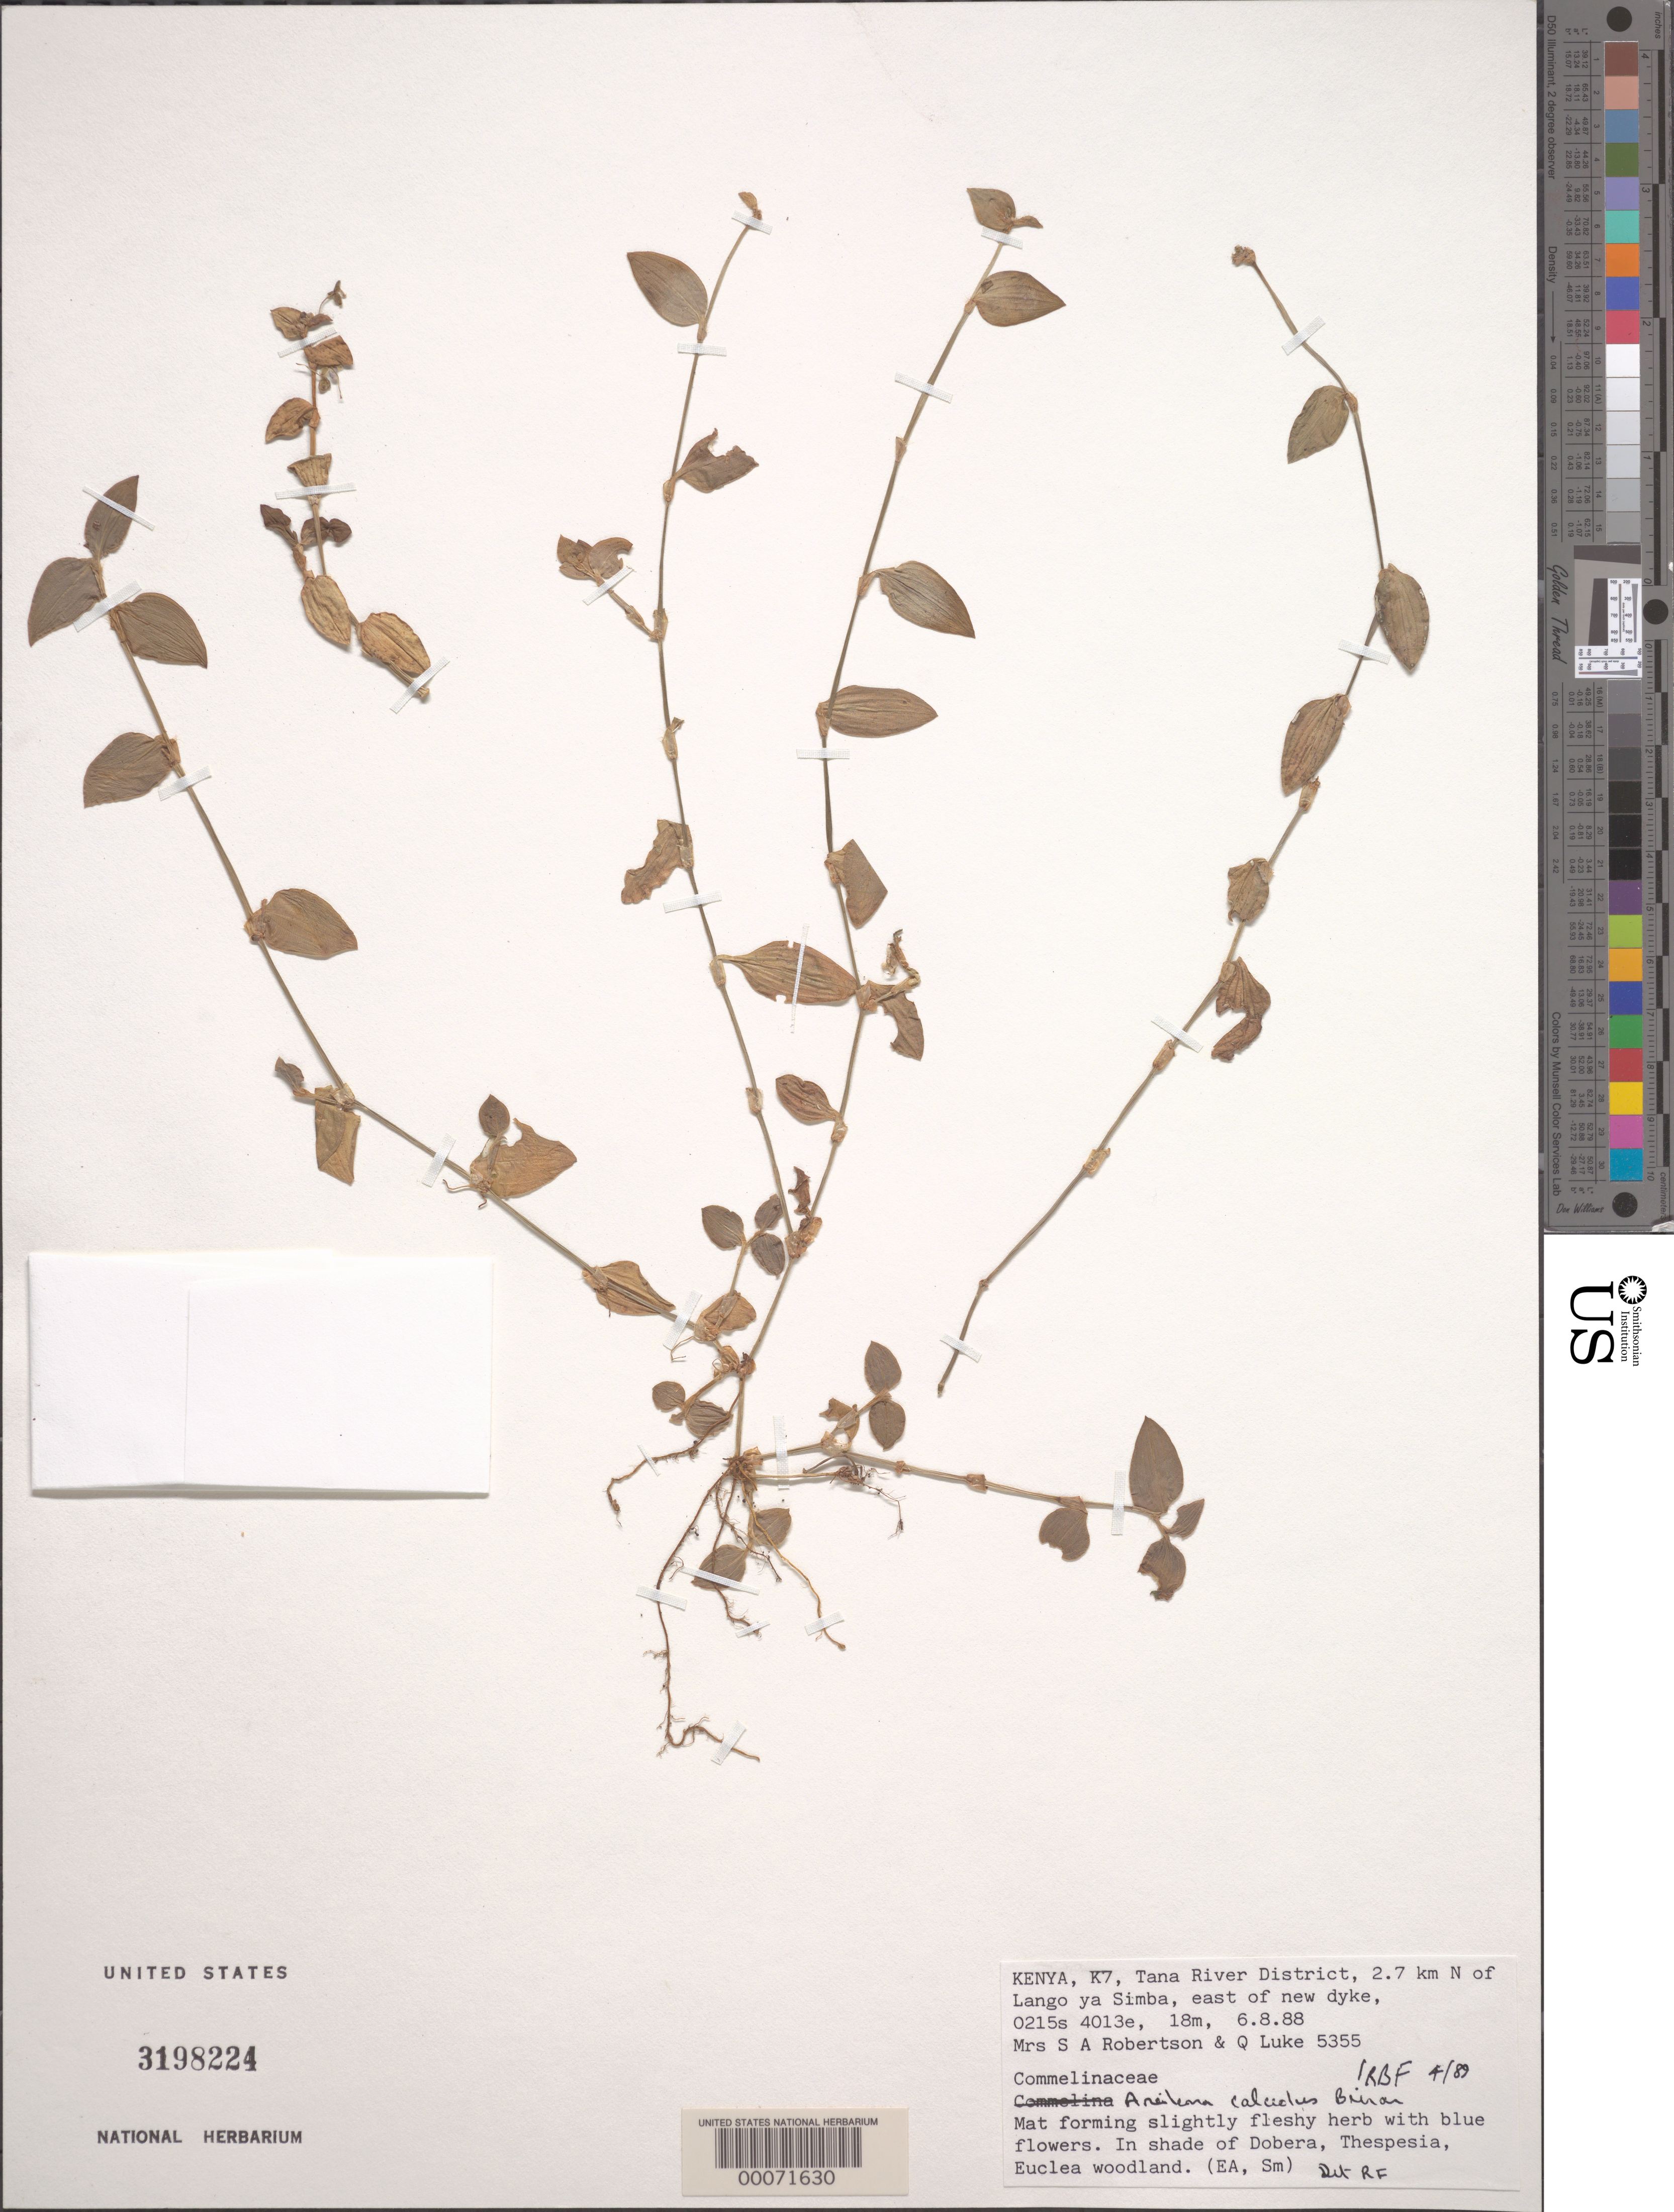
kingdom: Plantae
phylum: Tracheophyta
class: Liliopsida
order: Commelinales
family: Commelinaceae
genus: Aneilema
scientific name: Aneilema calceolus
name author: Brenan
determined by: Faden, Robert B., (US), Smithsonian Institution - National Museum of Natural History (UNITED STATES)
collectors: Mrs. S. A. Robertson & Q. Luke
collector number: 5355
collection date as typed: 06 Aug 1988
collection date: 1988-08-06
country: Kenya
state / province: Tana River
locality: K7, tana river dist, n of lango ya simba, e of new dyke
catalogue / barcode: US 3198224